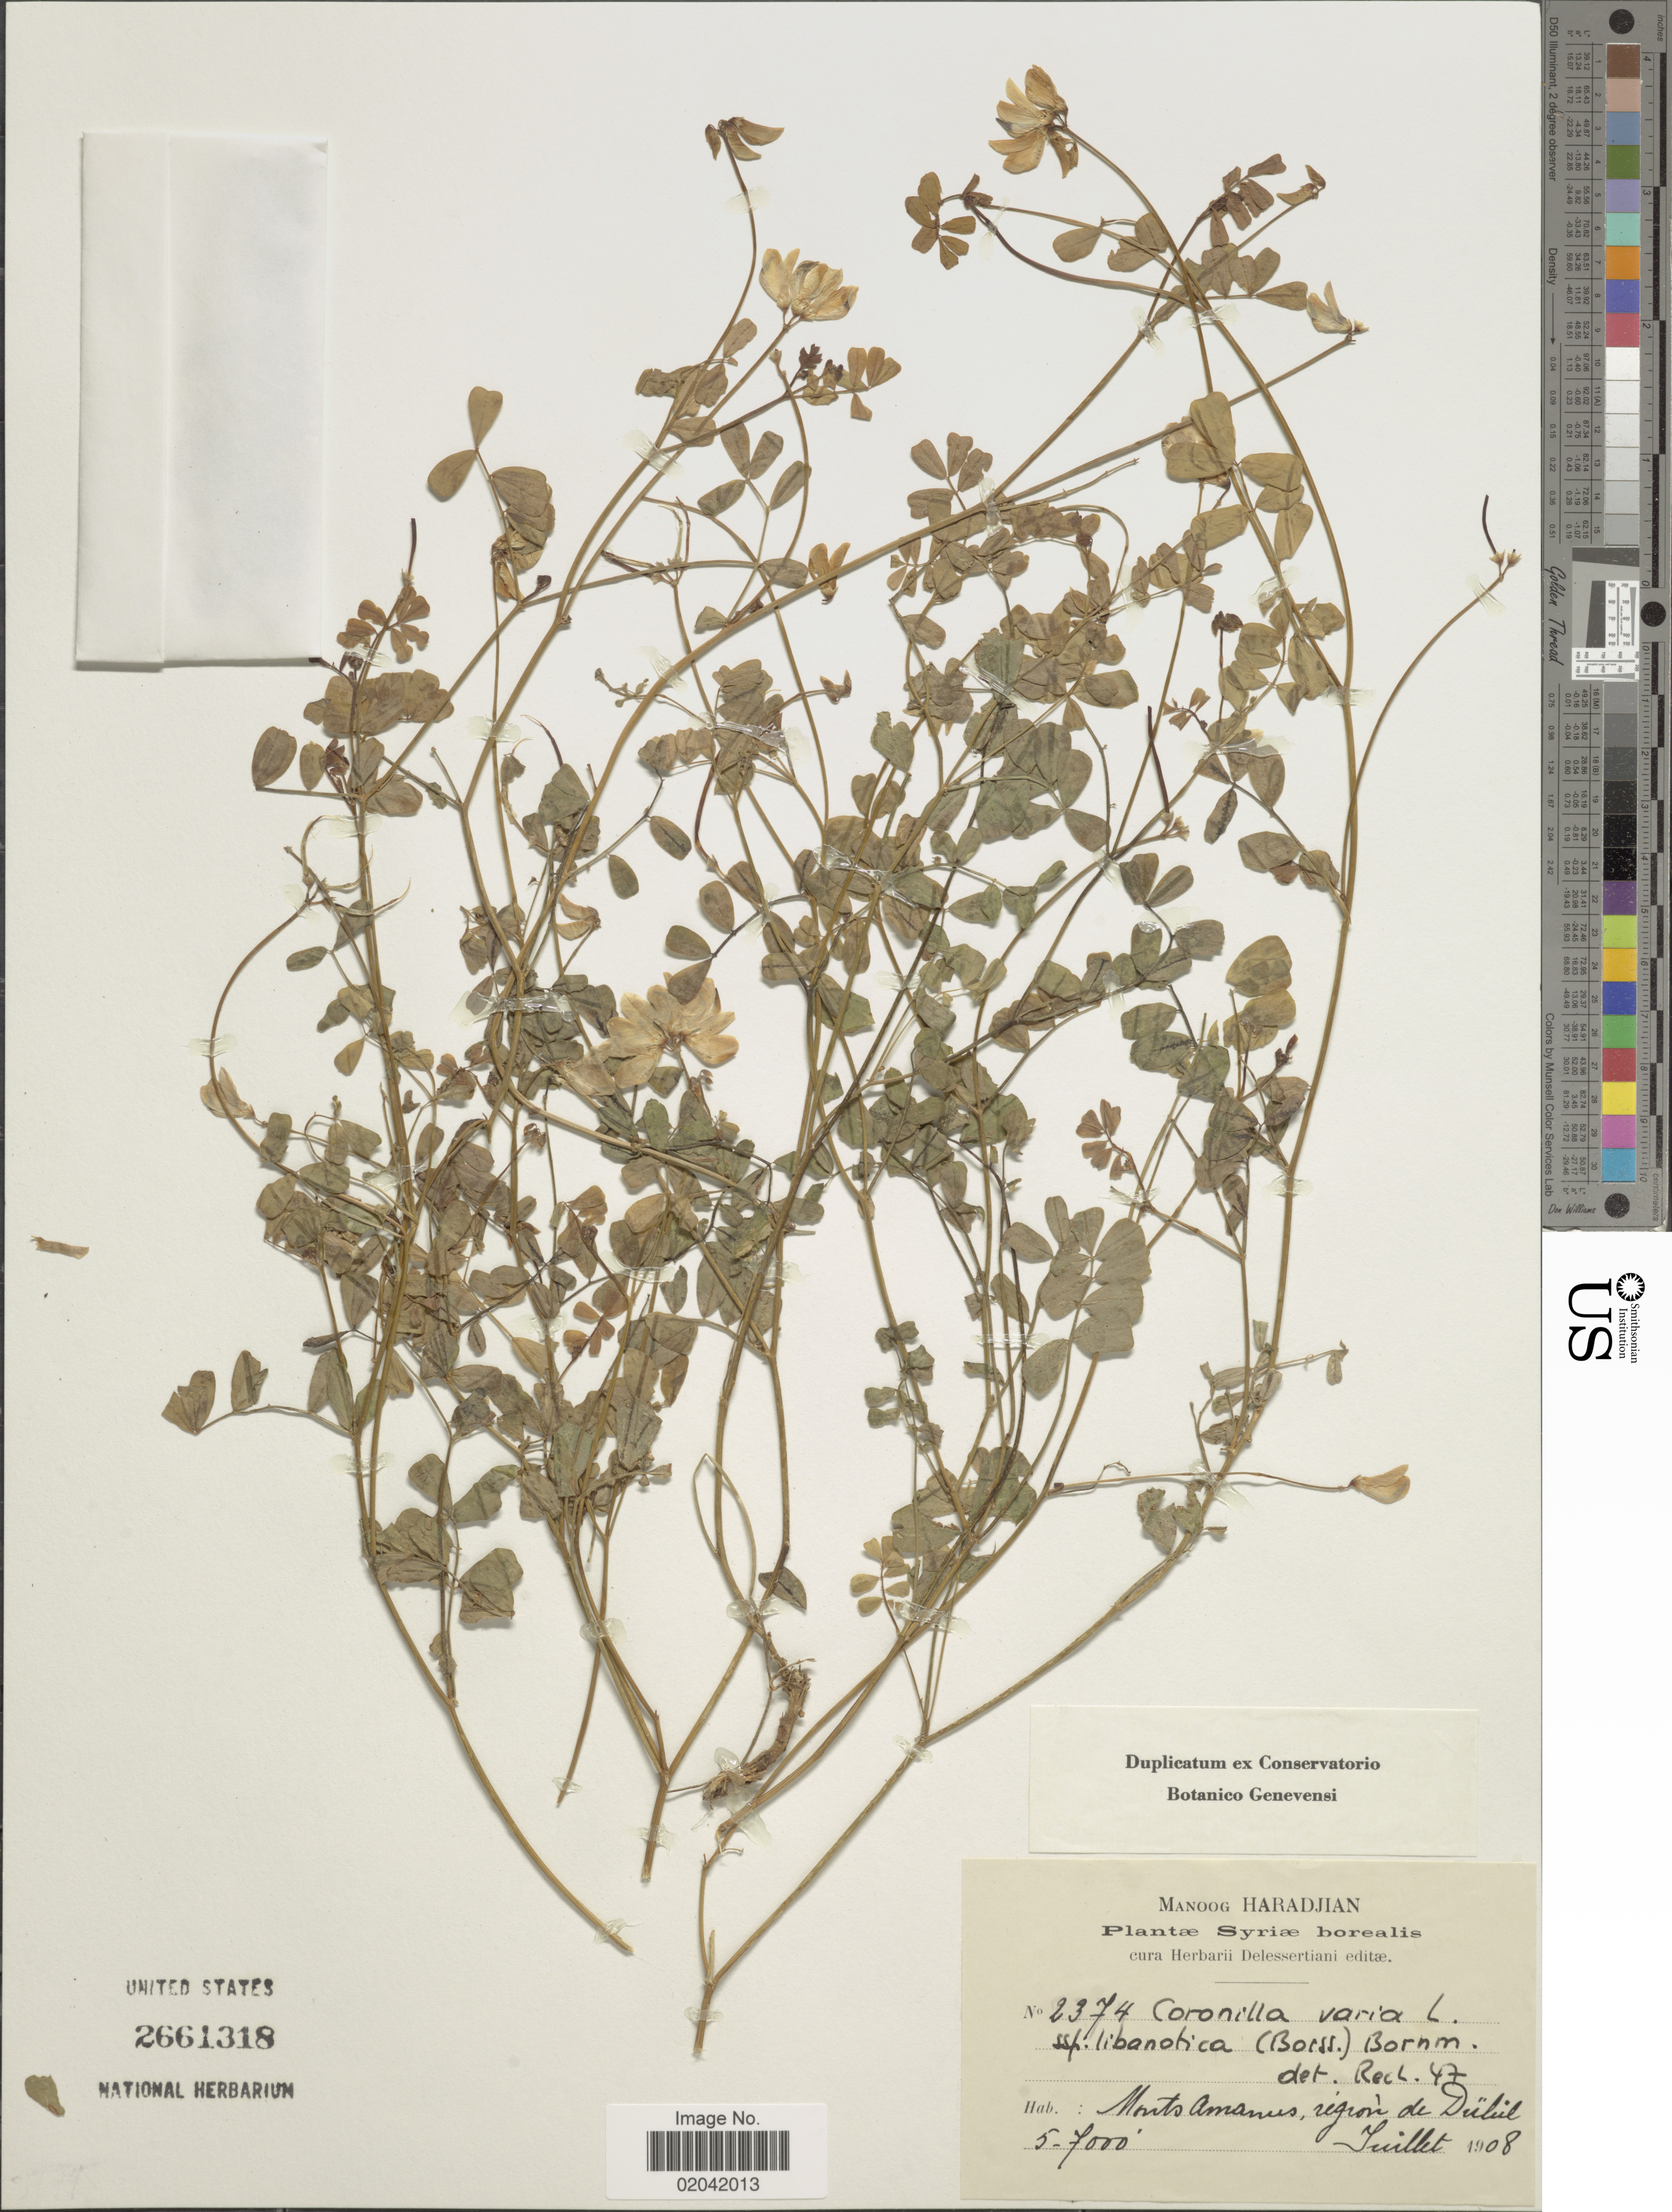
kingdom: Plantae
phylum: Tracheophyta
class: Magnoliopsida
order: Fabales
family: Fabaceae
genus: Coronilla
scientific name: Coronilla varia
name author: L.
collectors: M. Haradjian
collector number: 2374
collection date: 1908-07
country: Syria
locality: Syriæ borealis, Monts Amanus, region de Düluil [interpreted]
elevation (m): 1524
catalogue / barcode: US 2661318